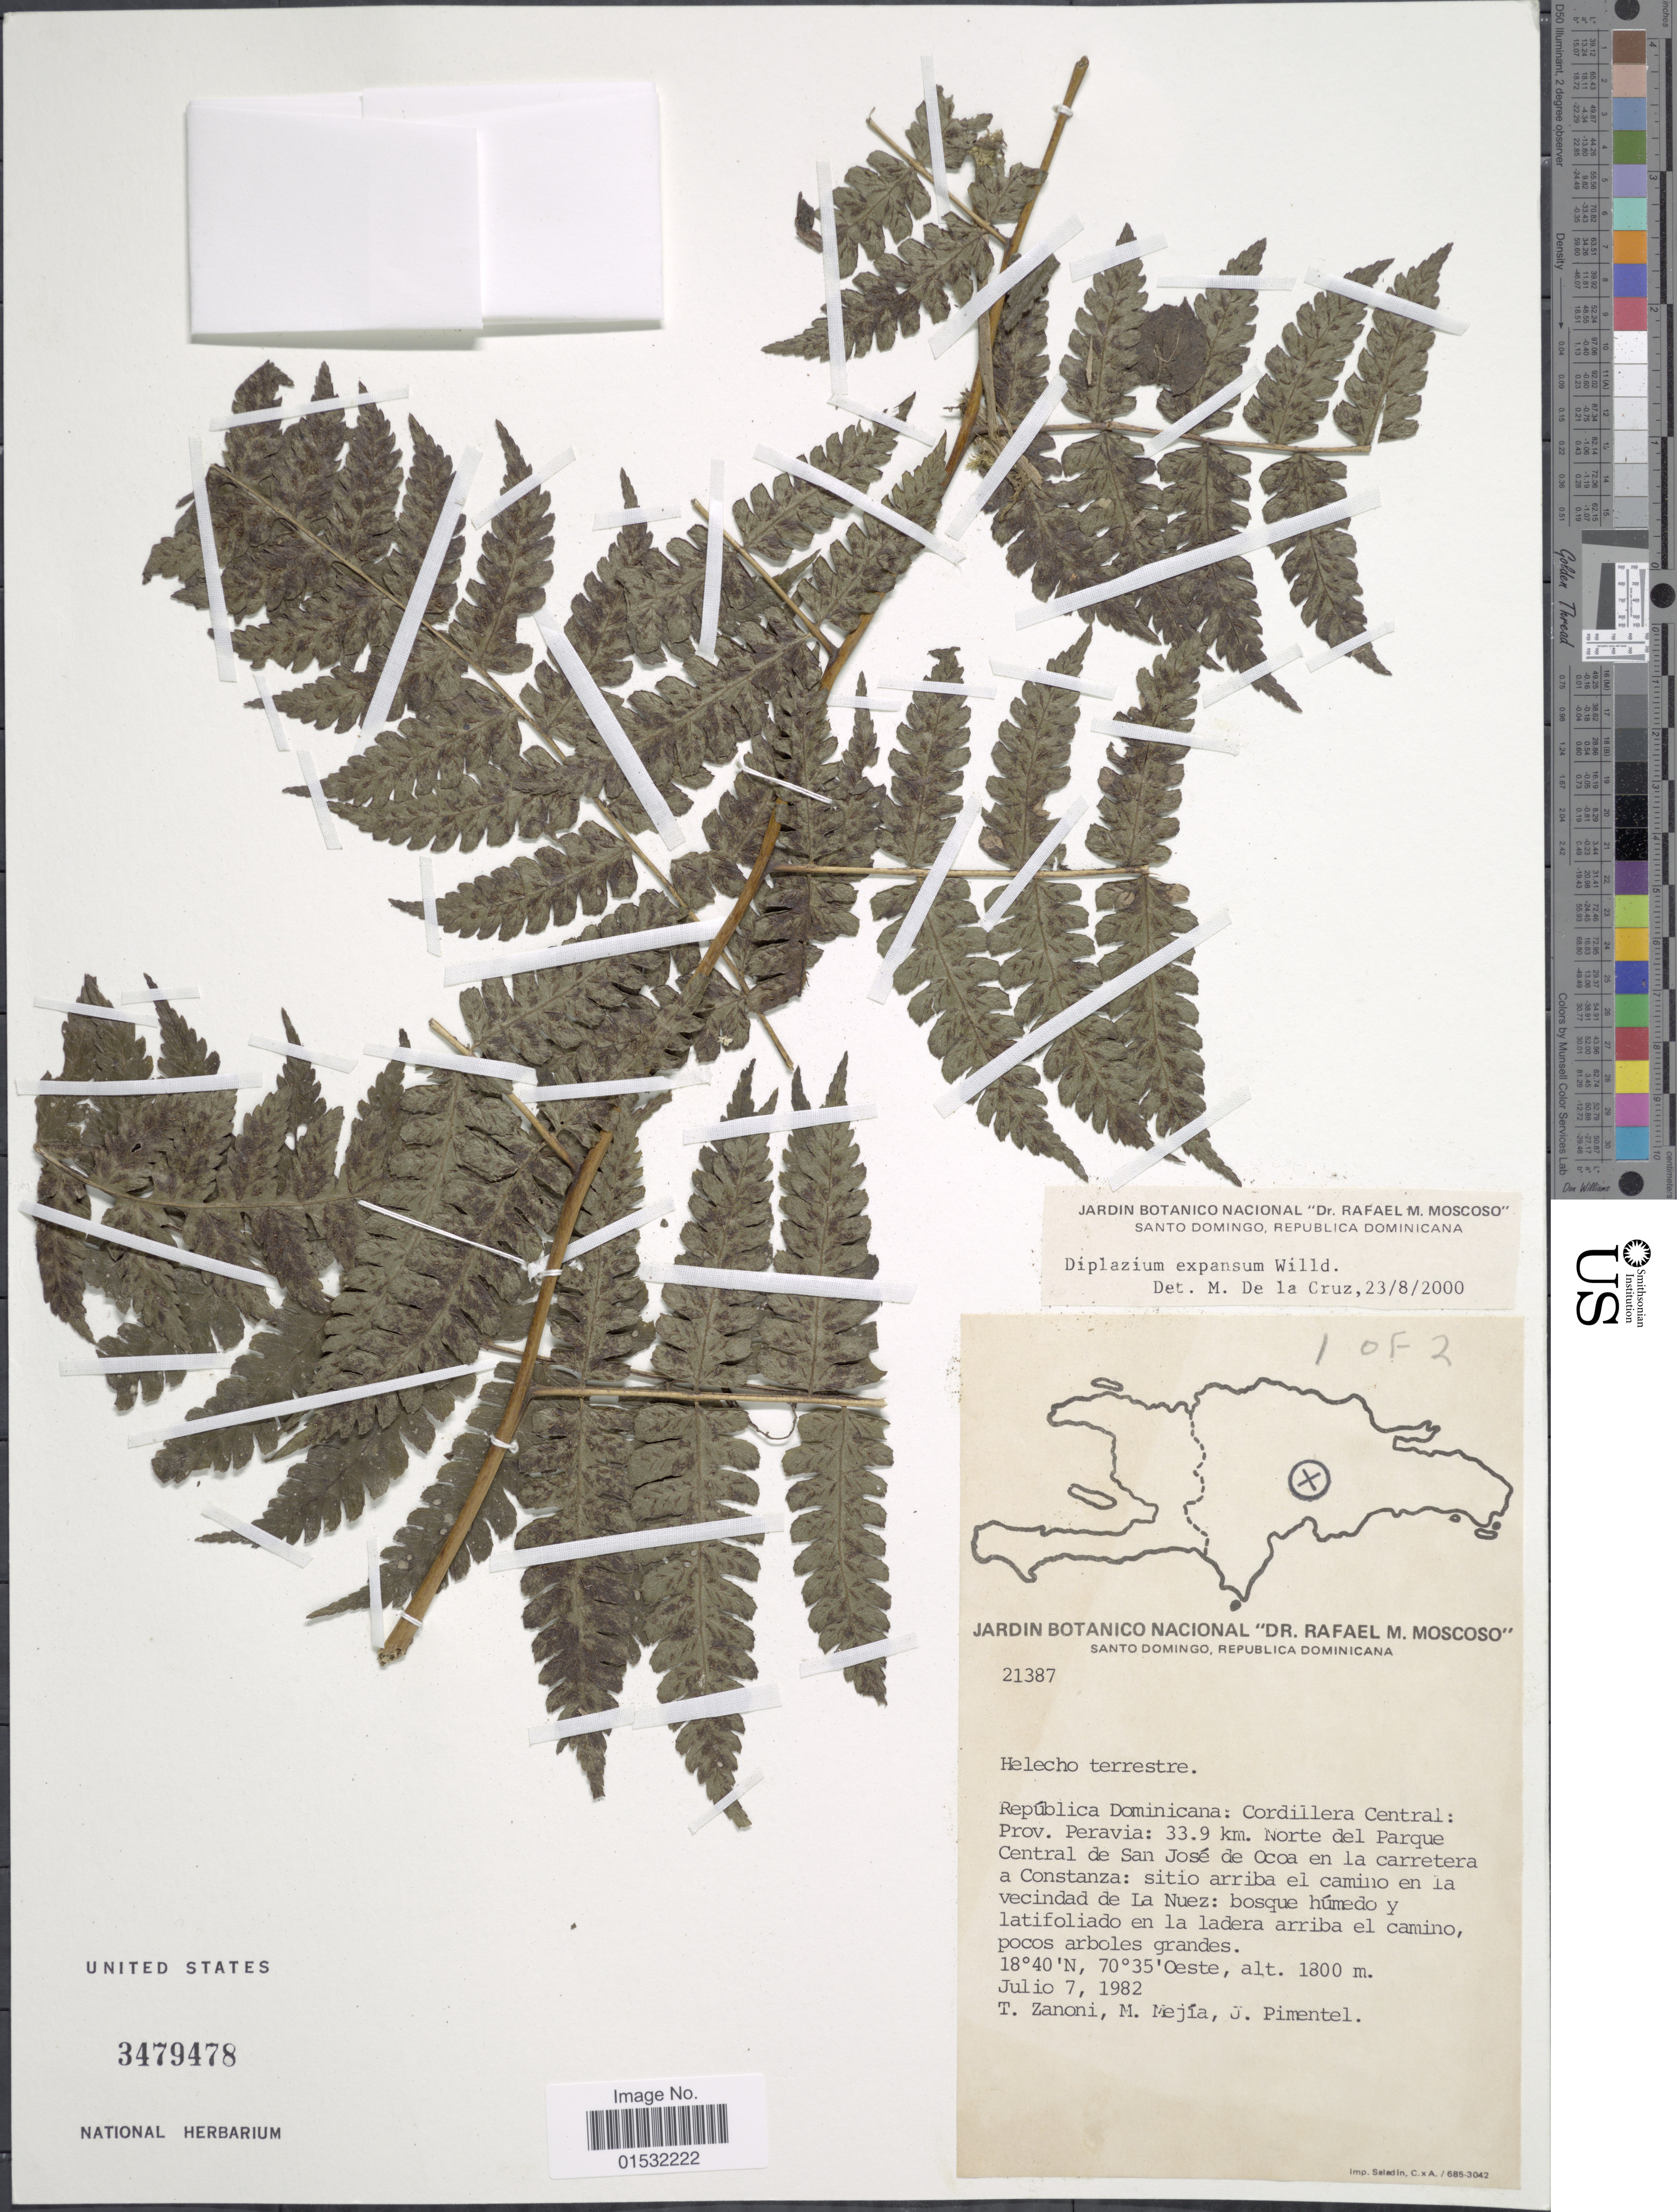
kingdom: Plantae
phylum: Tracheophyta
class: Polypodiopsida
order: Polypodiales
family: Athyriaceae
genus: Diplazium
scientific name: Diplazium expansum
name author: Willd.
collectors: T. A. Zanoni, M. Mejia & J. Pimentel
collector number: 21387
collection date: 1982-07-07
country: Dominican Republic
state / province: Peravia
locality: Cordillera Central. 33.9 km. Norte del Parque Central de San José de Ocoa en la carretera a Constanza: sitio arriba el camino en la vecindad de La Nuez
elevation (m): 1800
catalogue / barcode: US 3479478